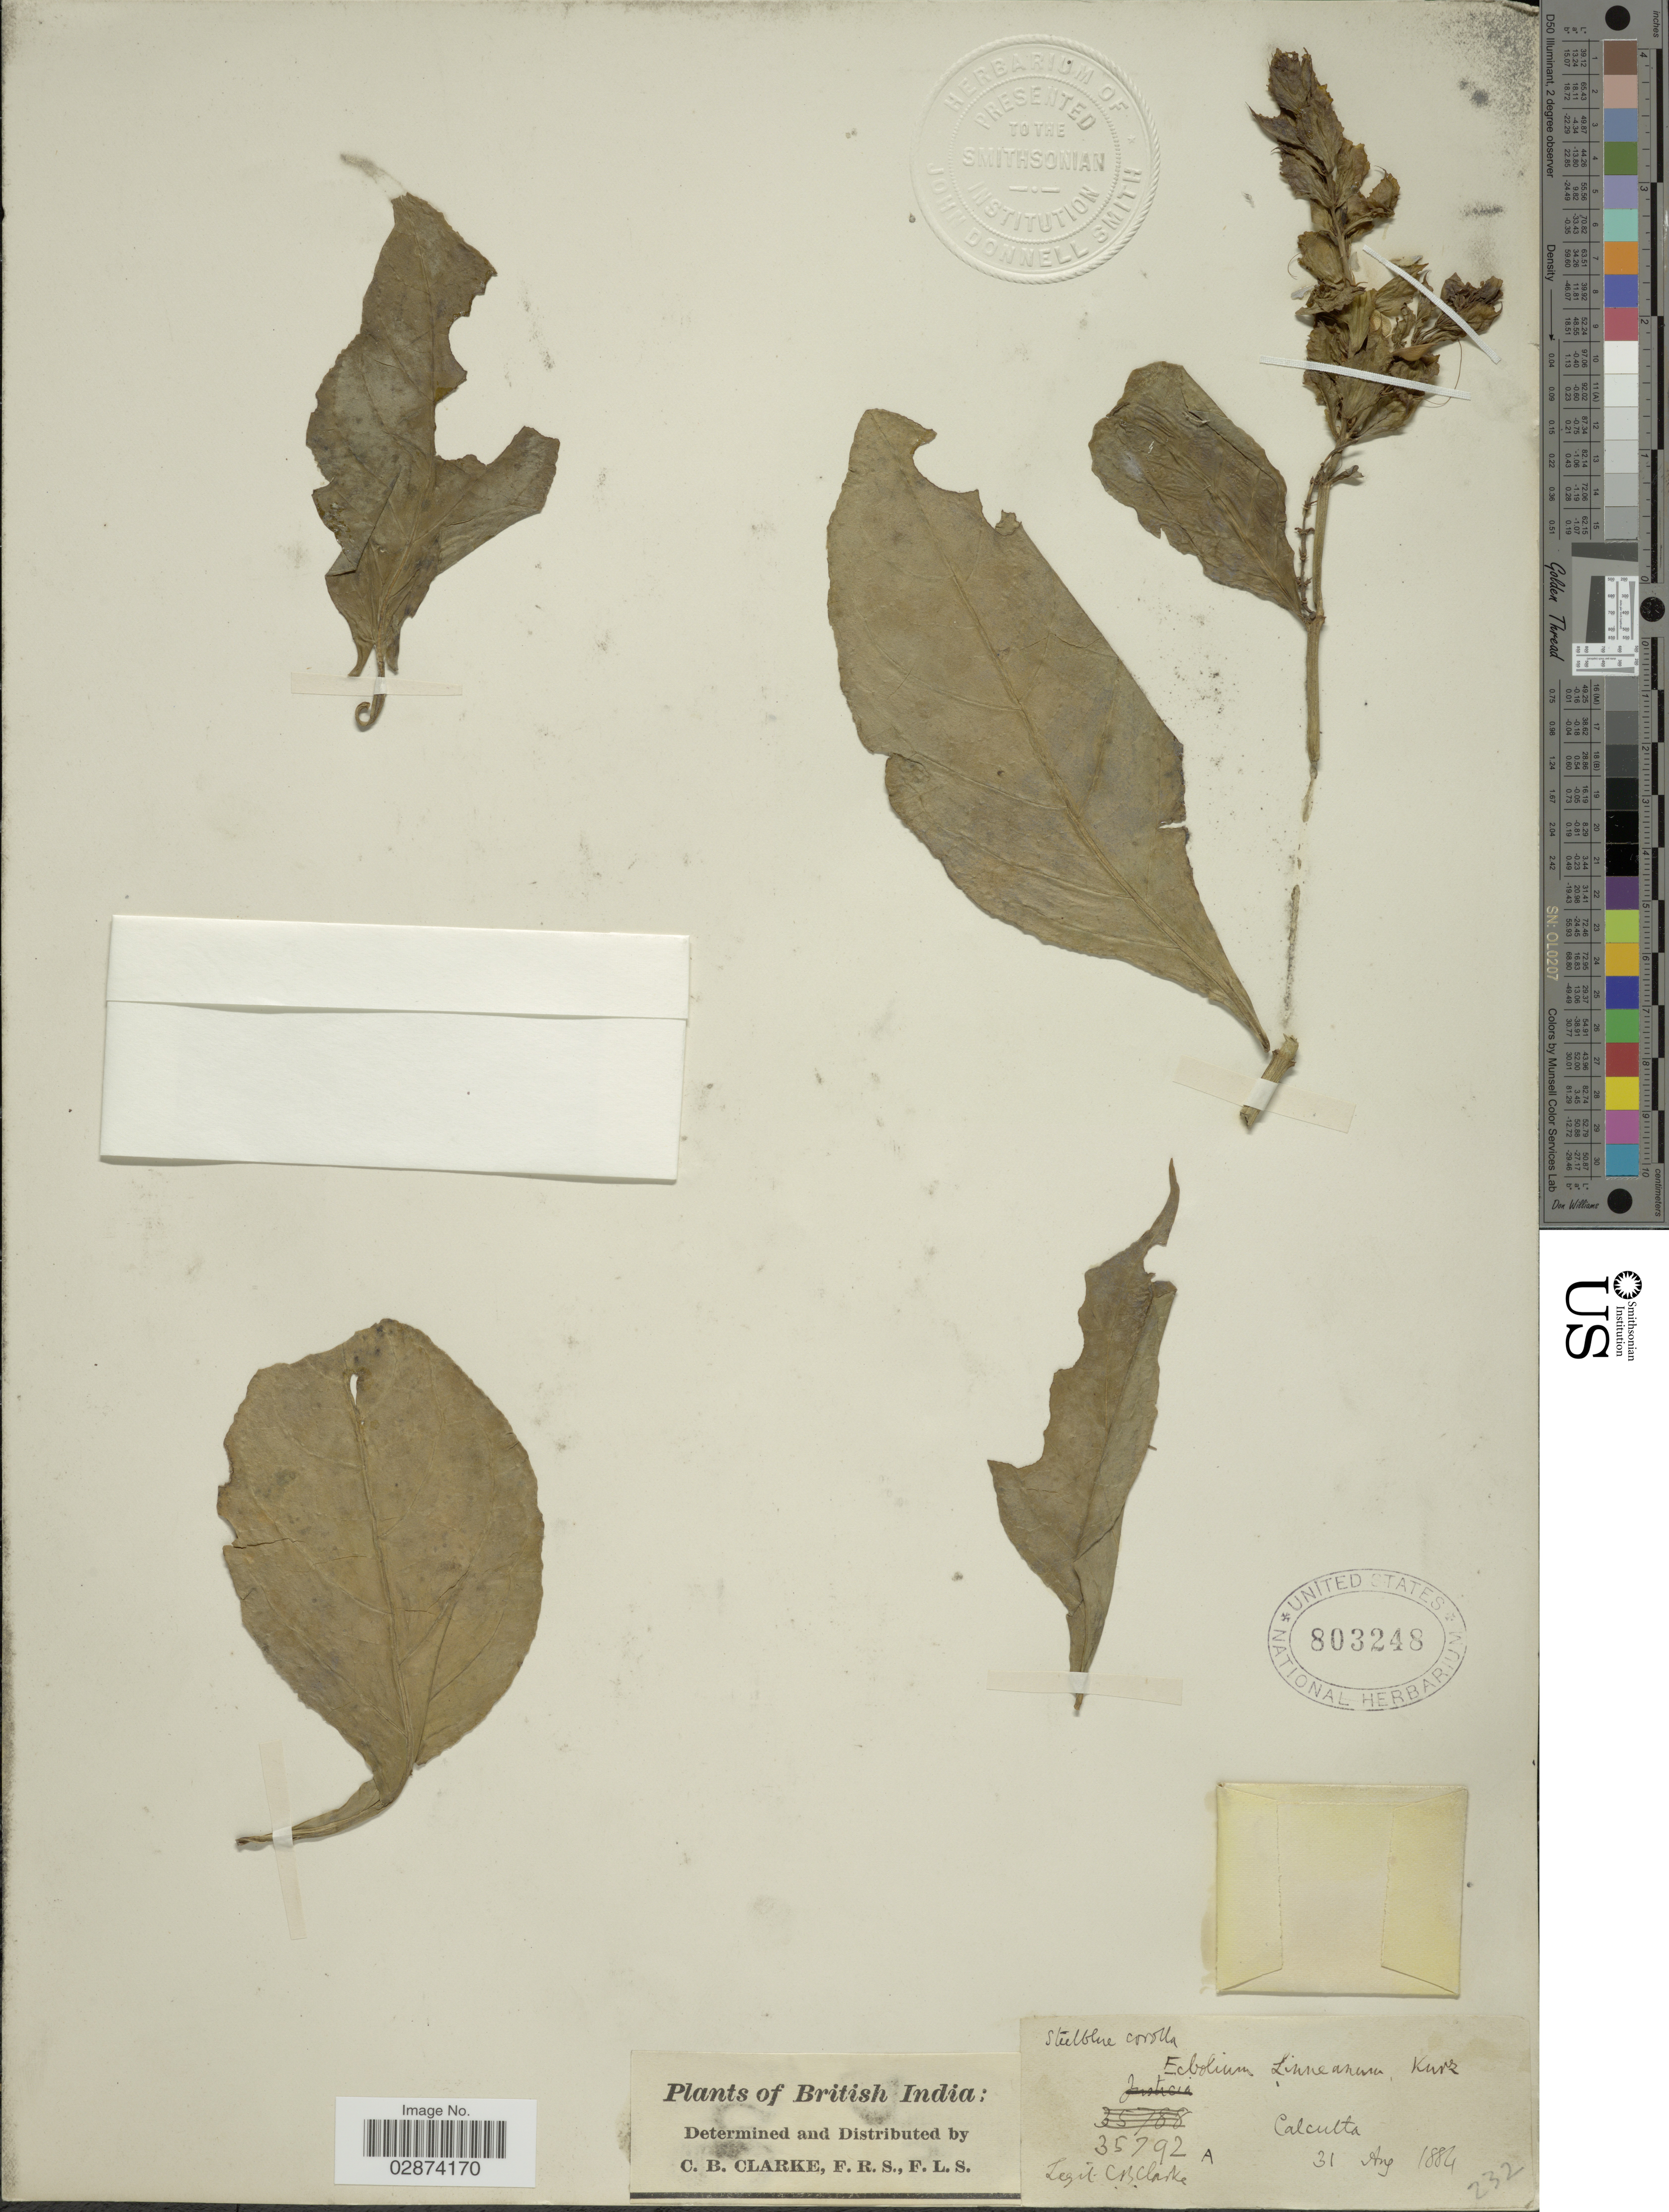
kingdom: Plantae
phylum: Tracheophyta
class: Magnoliopsida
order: Lamiales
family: Acanthaceae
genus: Ecbolium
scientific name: Ecbolium ligustrinum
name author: (Vahl) Vollesen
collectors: C. B. Clarke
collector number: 35792 A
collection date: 1884-08-31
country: India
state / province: West Bengal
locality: British India: Calcutta.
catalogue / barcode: US 803248